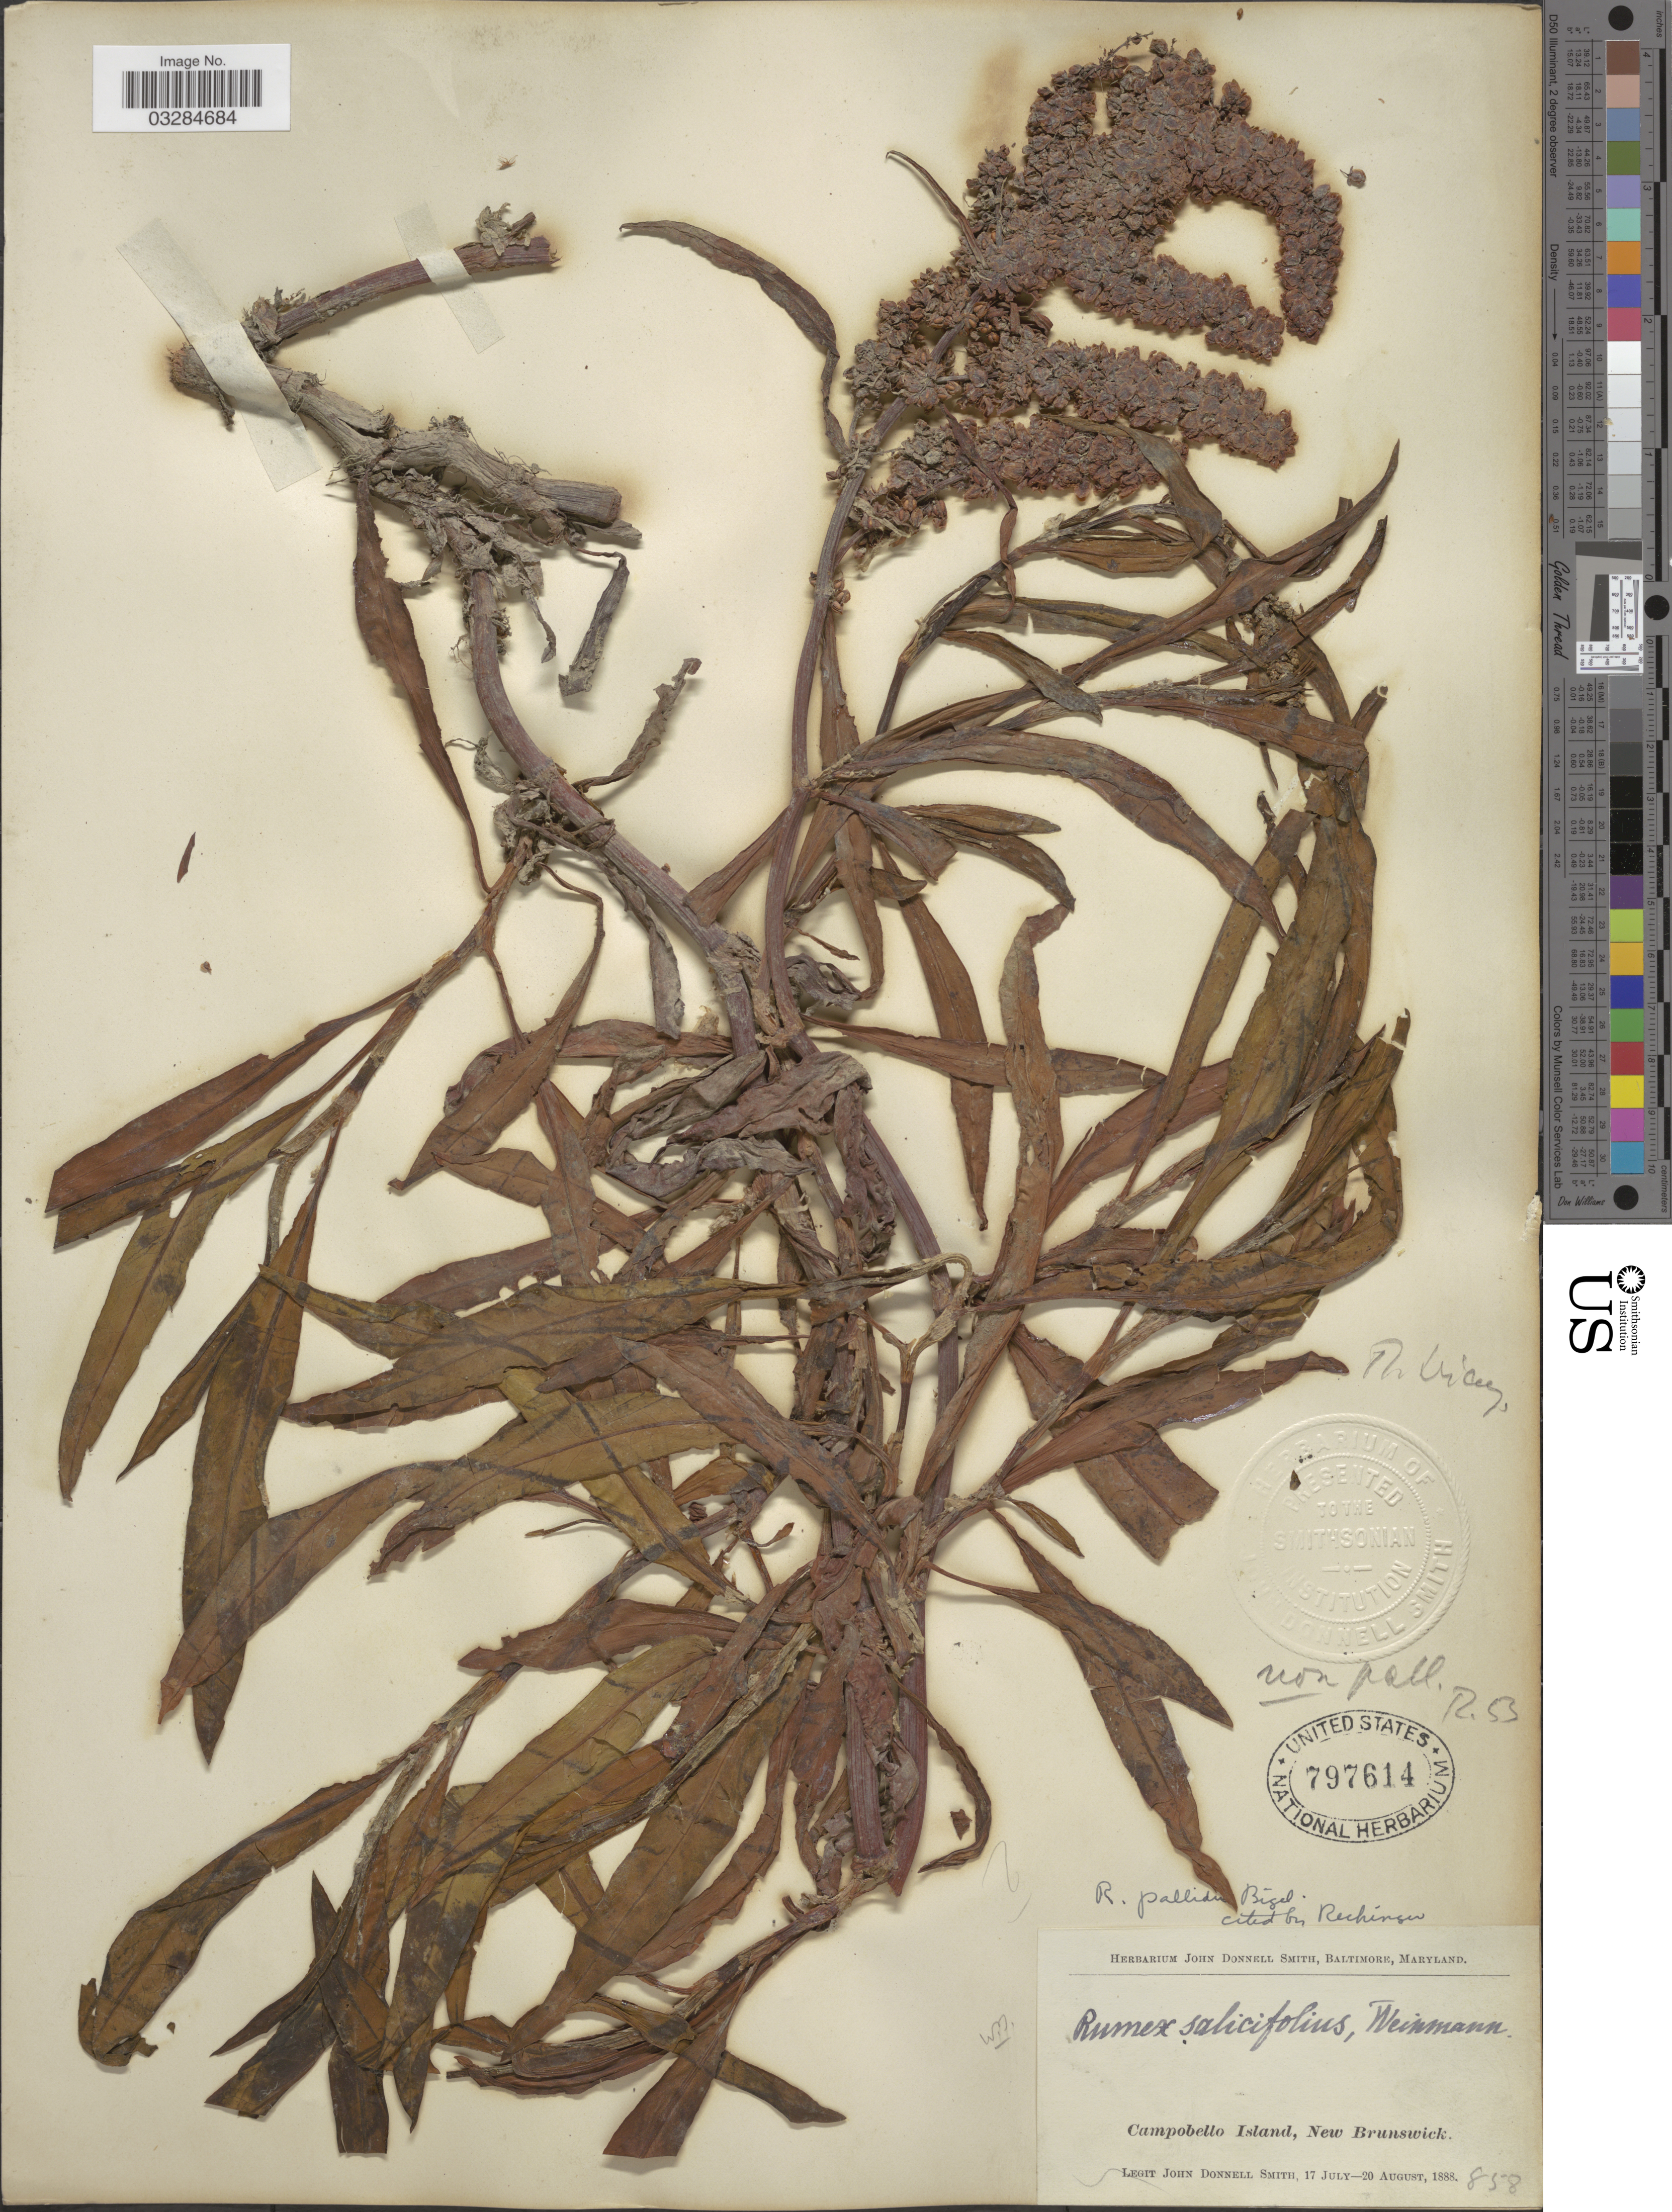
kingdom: Plantae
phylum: Tracheophyta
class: Magnoliopsida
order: Caryophyllales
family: Polygonaceae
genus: Rumex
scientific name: Rumex triangulivalvis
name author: (Danser) Rech. f.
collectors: J. Donnell Smith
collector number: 858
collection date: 1888-07-17/1888-08-20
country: Canada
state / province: New Brunswick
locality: Campobello Island.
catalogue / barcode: US 797614